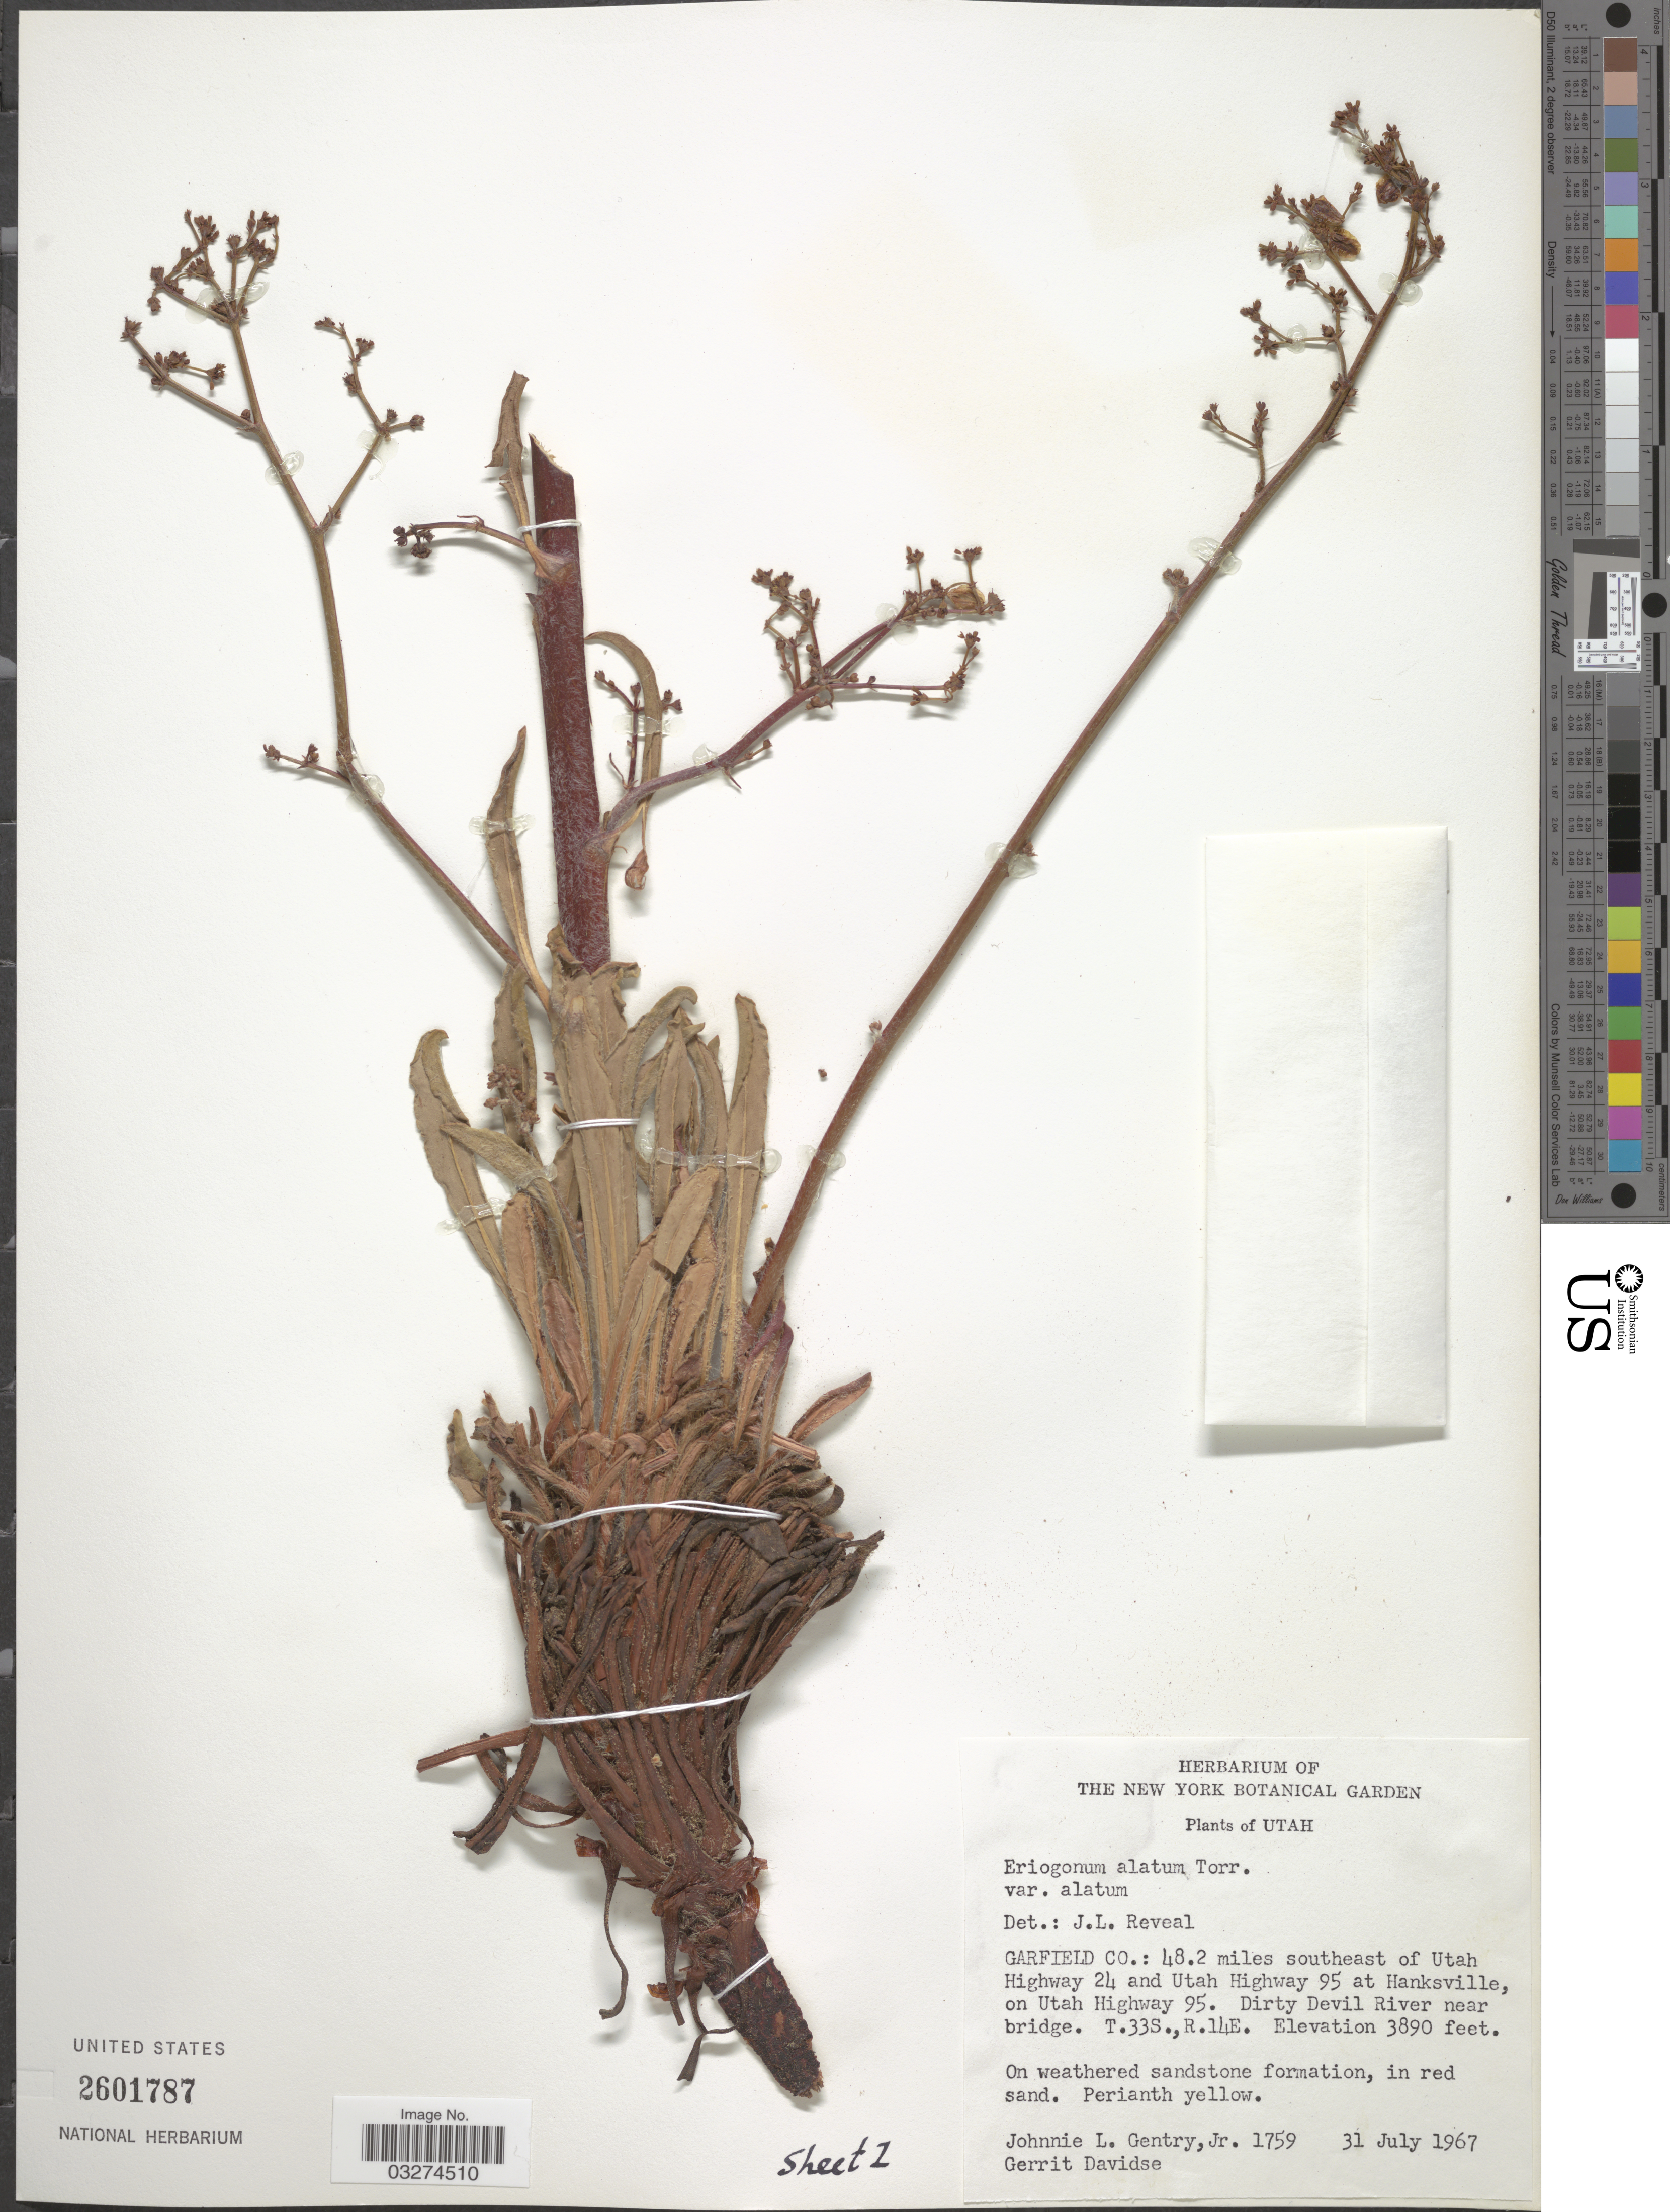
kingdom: Plantae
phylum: Tracheophyta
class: Magnoliopsida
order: Caryophyllales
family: Polygonaceae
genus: Eriogonum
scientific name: Eriogonum alatum var. alatum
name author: Torr.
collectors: J. L. Gentry & G. Davidse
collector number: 1759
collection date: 1967-07-31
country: United States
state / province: Utah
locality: Garfield Co.: 48.2 miles southeast of Utah Highway 24 and Utah Highway 95 at Hanksville, on Utah Highway 95. Dirty Devil River near bridge. T.33., R.14E.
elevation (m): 1186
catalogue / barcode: US 2601787